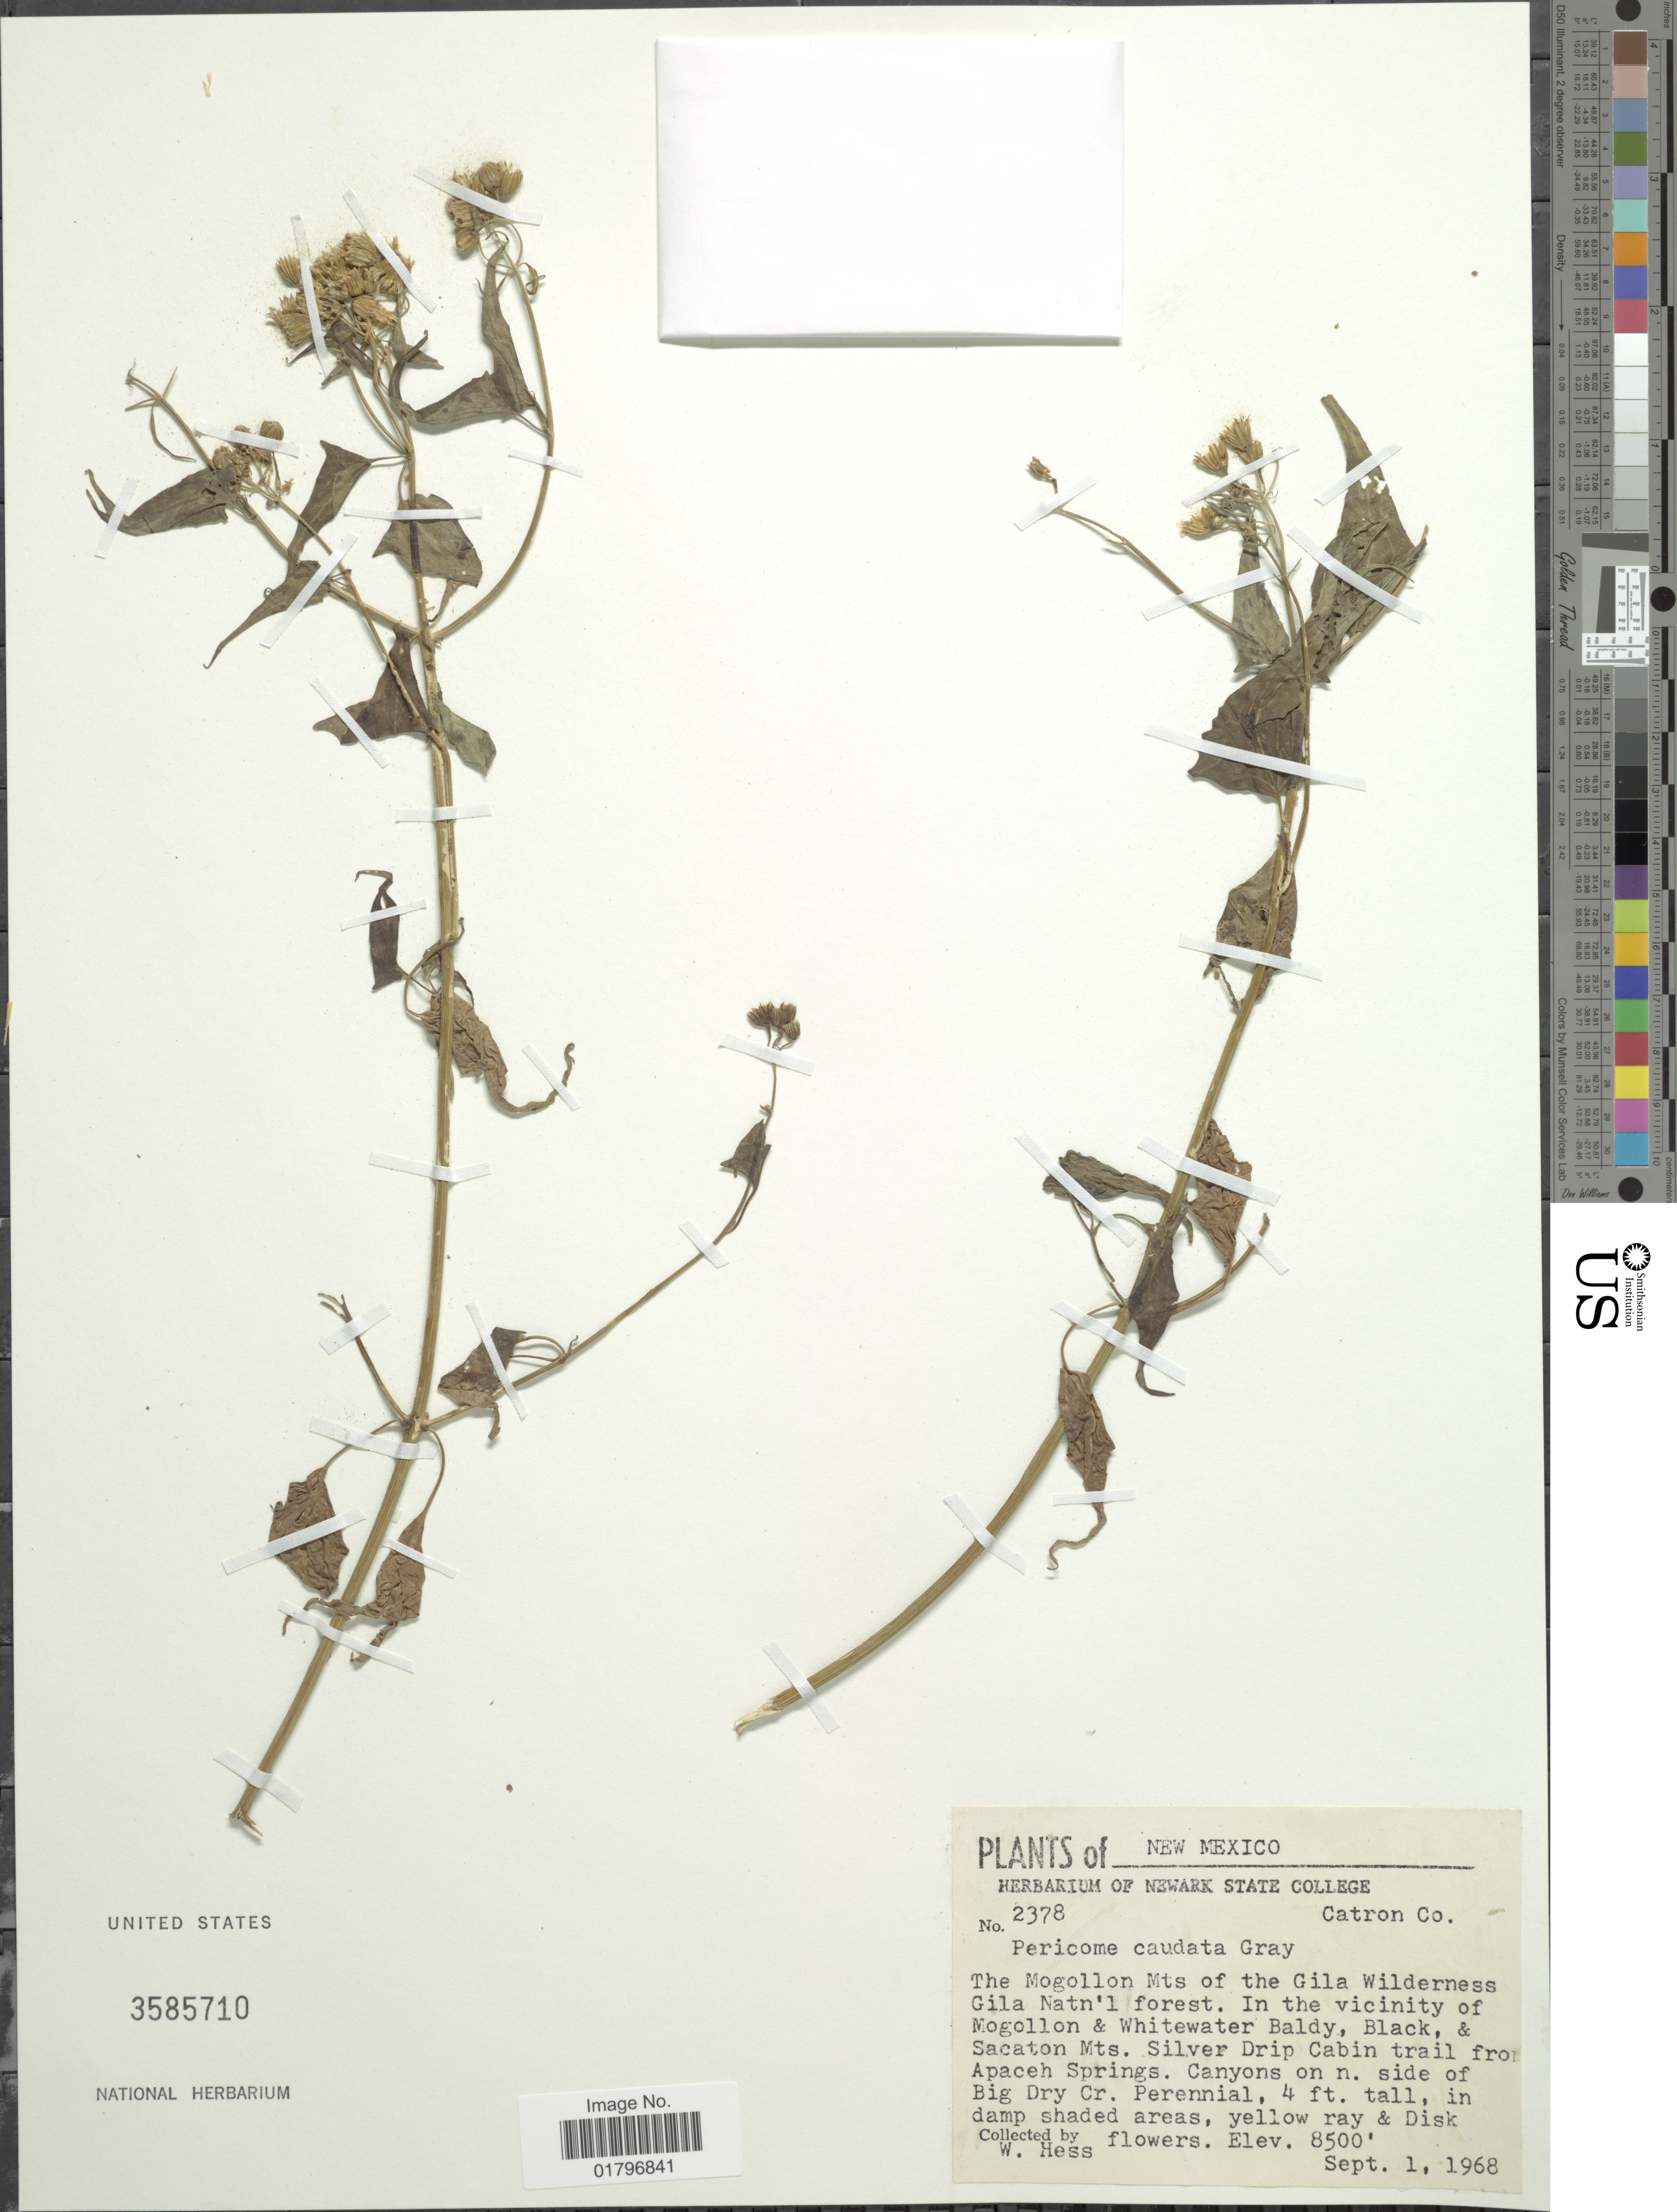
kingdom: Plantae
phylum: Tracheophyta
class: Magnoliopsida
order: Asterales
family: Asteraceae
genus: Pericome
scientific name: Pericome caudata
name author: A. Gray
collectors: W. Hess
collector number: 2378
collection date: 1968-09-01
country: United States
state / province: New Mexico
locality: The Mogollon Mts of the Gila Wilderness Gila Natn'l forest. In the vicinity of Mogollon & Whitewater Baldy, Black & Sacaton Mts. Silver Drip Cabin trail from Apaceh Springs. Canyons on n. side of Big Dry Cr.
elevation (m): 2591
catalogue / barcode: US 3585710